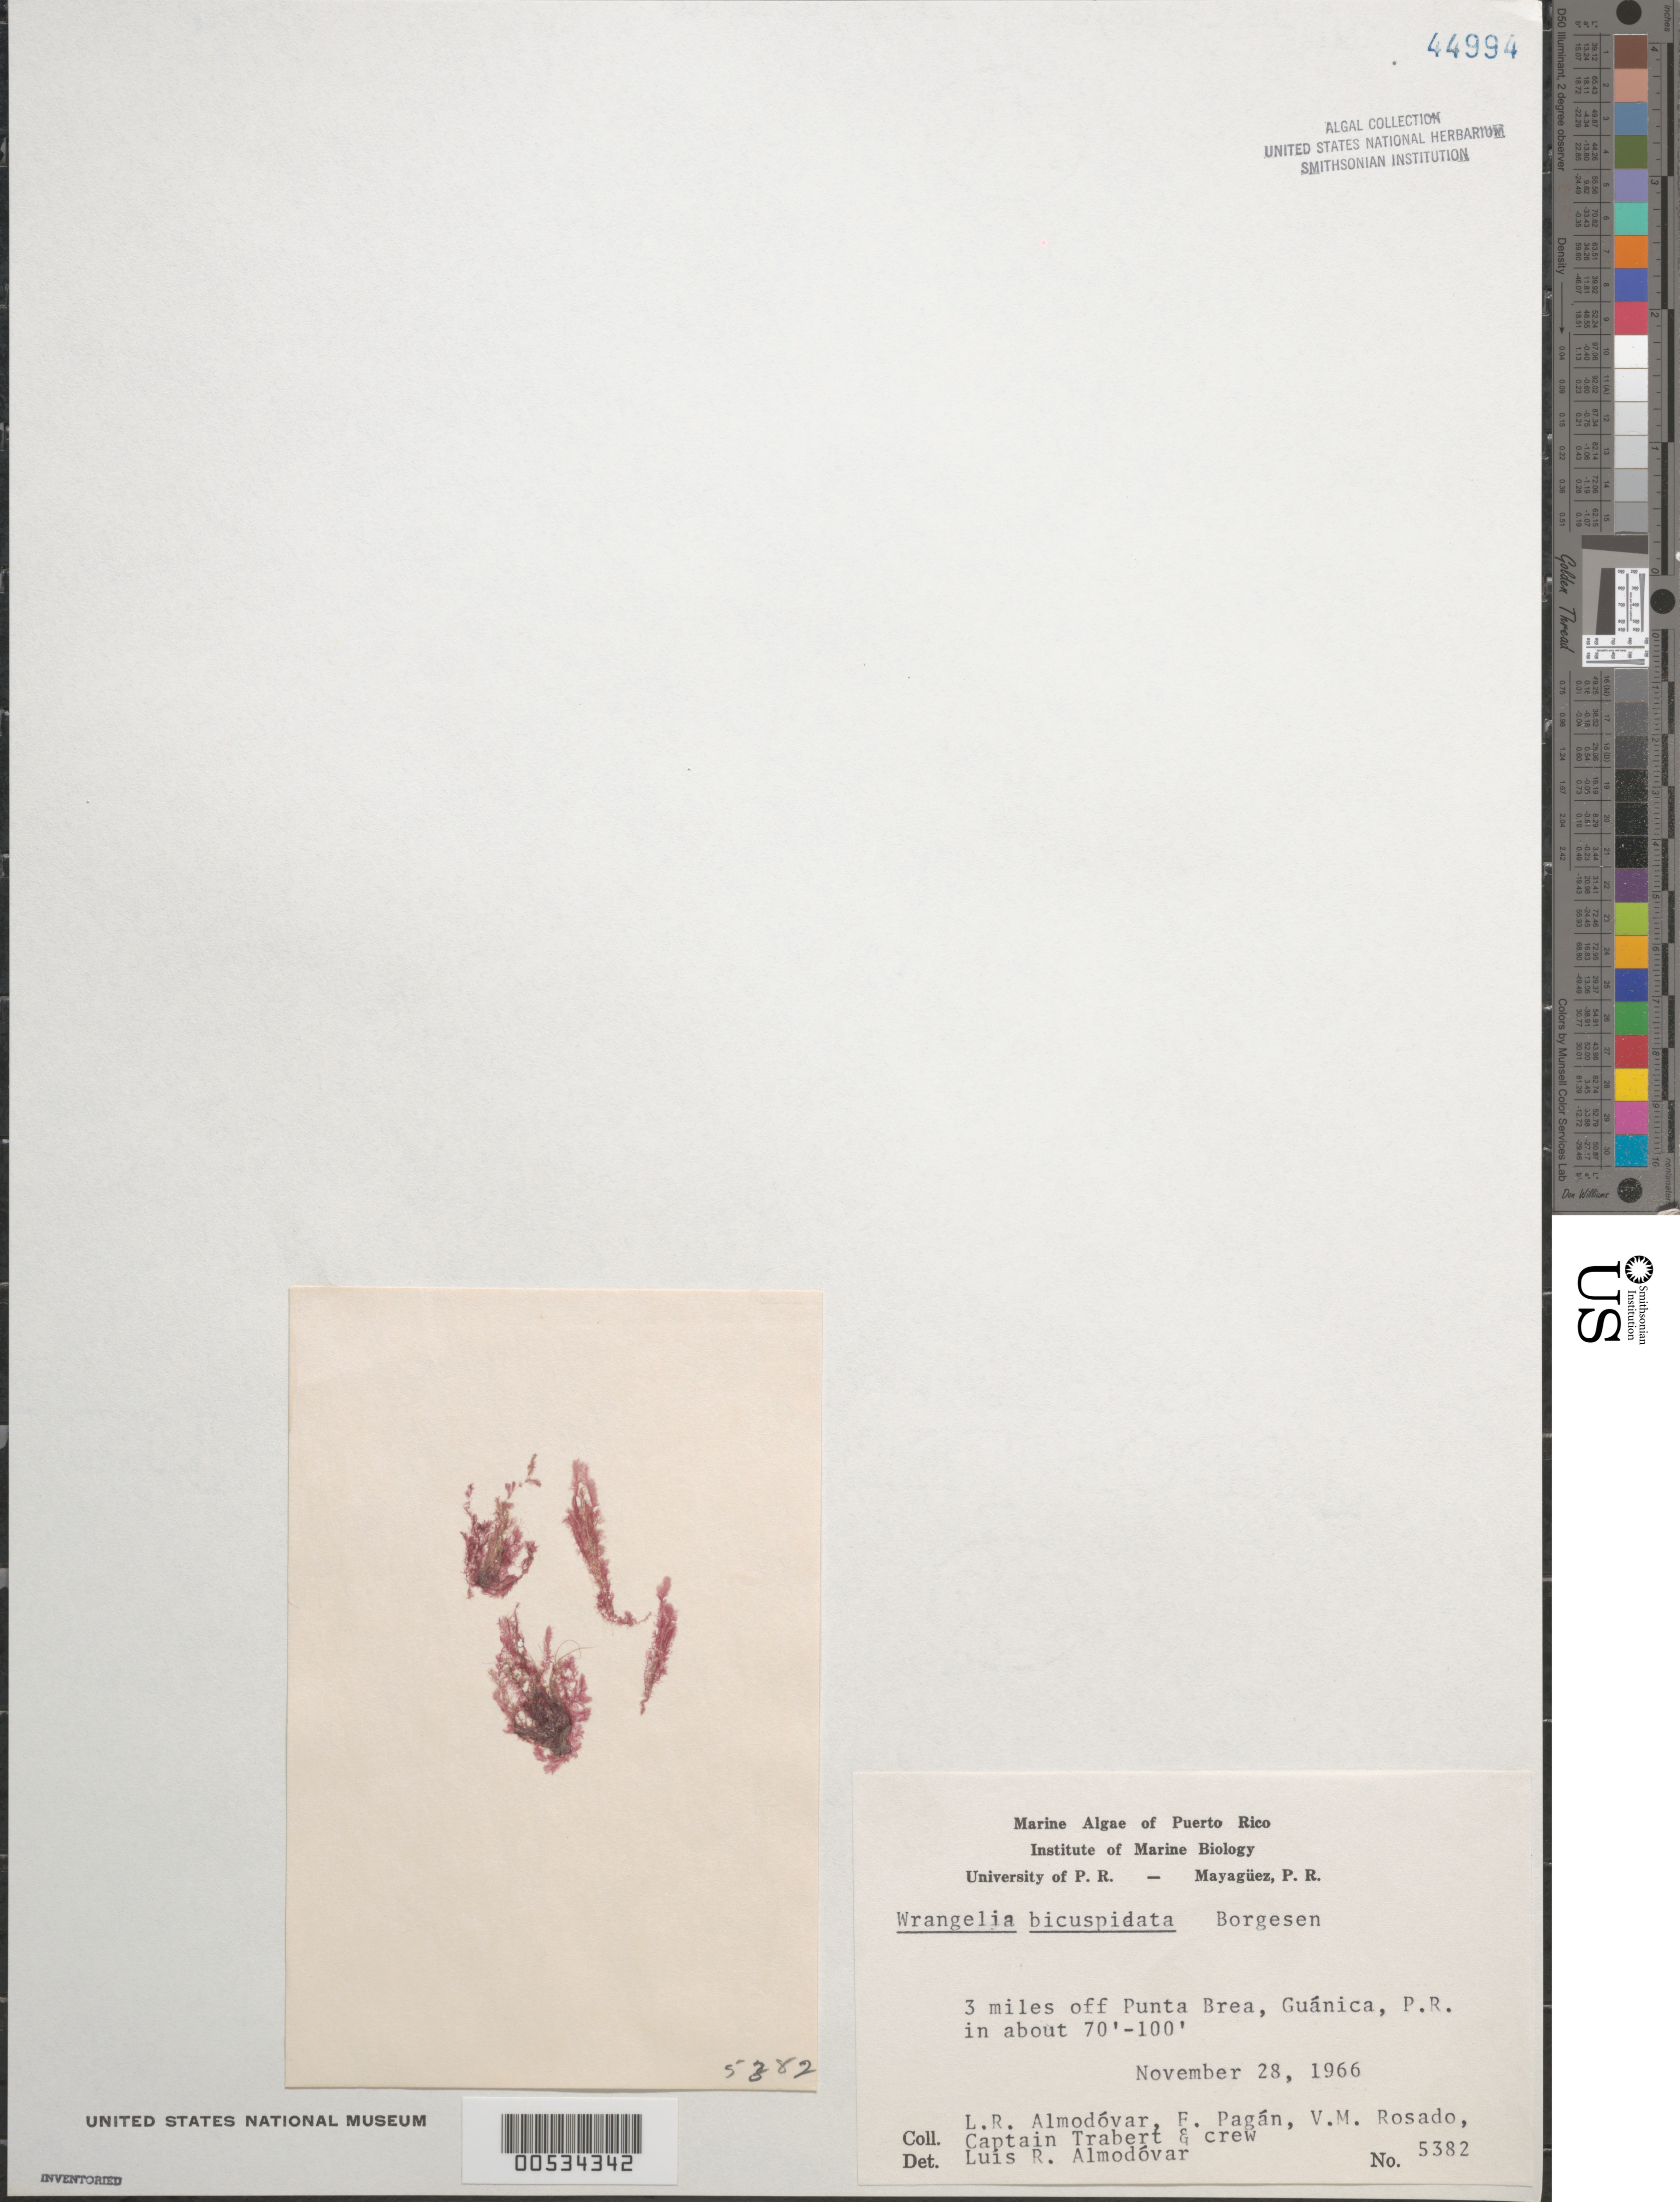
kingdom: Plantae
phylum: Rhodophyta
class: Florideophyceae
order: Ceramiales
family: Wrangeliaceae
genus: Wrangelia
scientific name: Wrangelia bicuspidata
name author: Børgesen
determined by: Almodovar, L. R.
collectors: L. Almodovar, F. Pagan, V. Rosado, C. Trabert & Crew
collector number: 5382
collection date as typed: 28 Nov 1966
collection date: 1966-11-28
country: Puerto Rico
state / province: Guanica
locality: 3 miles off Punta Brea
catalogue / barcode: US 44994